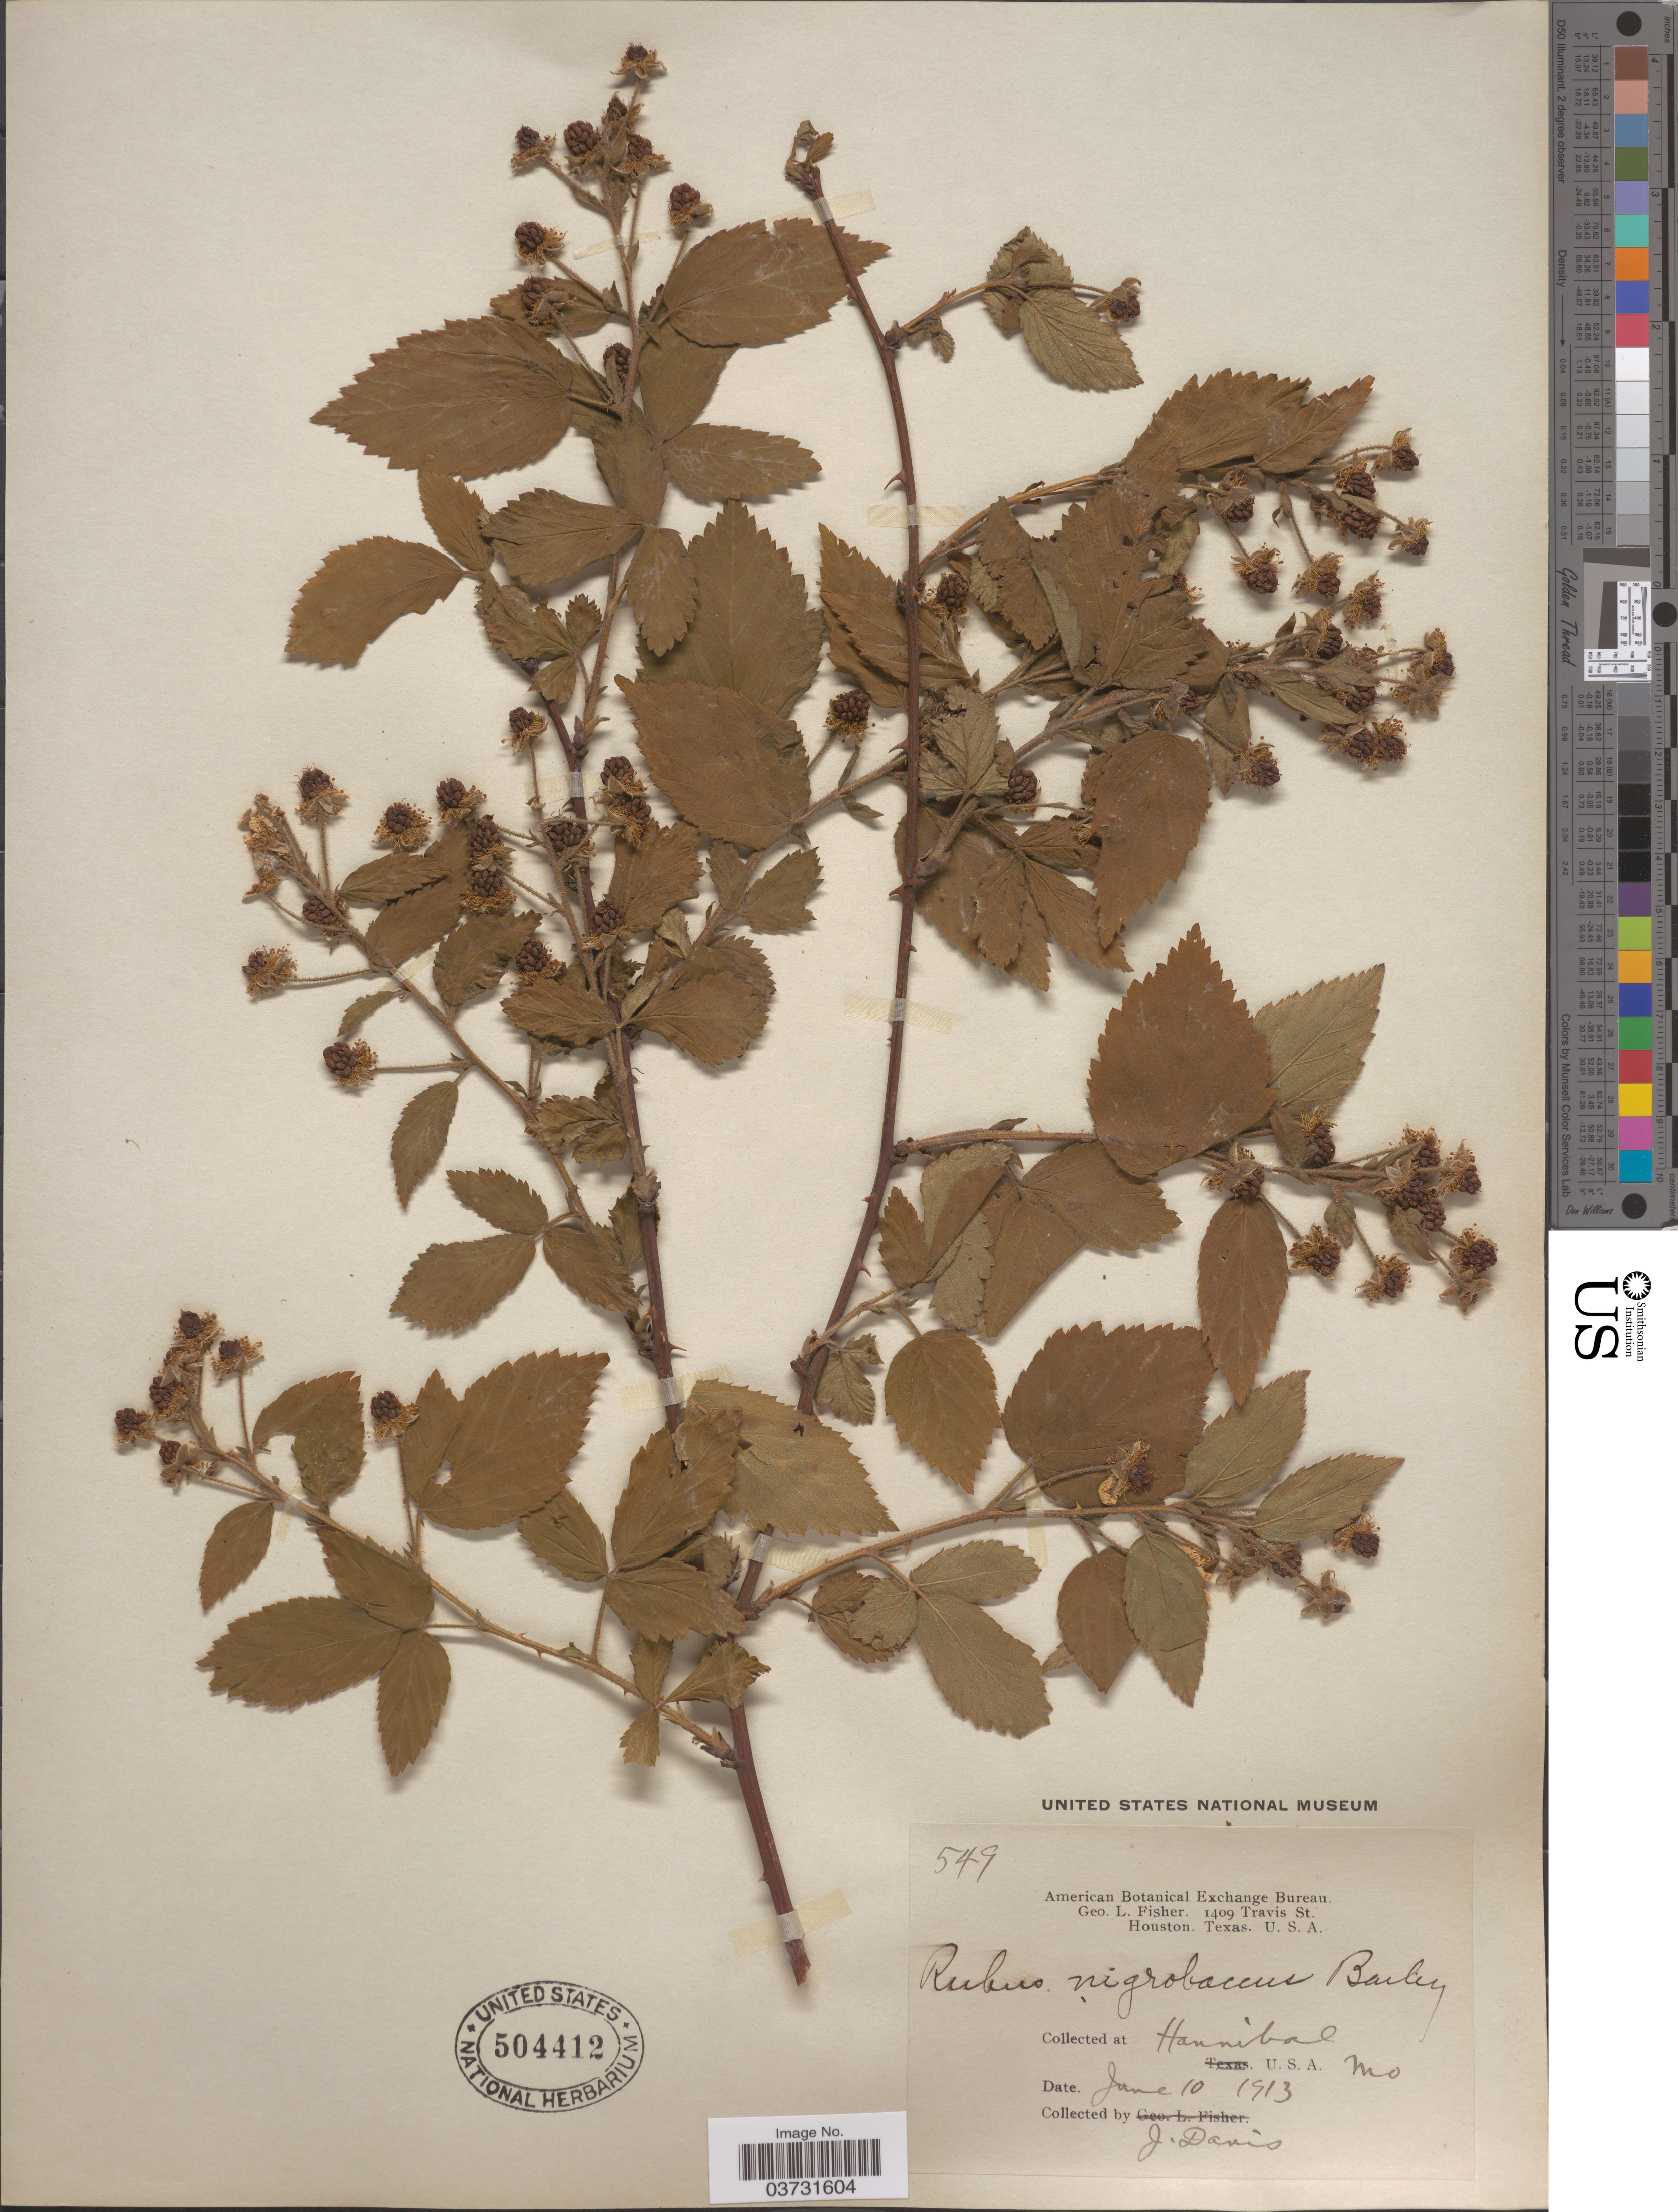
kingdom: Plantae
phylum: Tracheophyta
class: Magnoliopsida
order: Rosales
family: Rosaceae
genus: Rubus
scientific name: Rubus nigrobaccus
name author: L.H. Bailey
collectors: J. Davis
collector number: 549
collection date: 1913-06-10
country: United States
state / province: Missouri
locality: Hannibal.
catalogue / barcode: US 504412